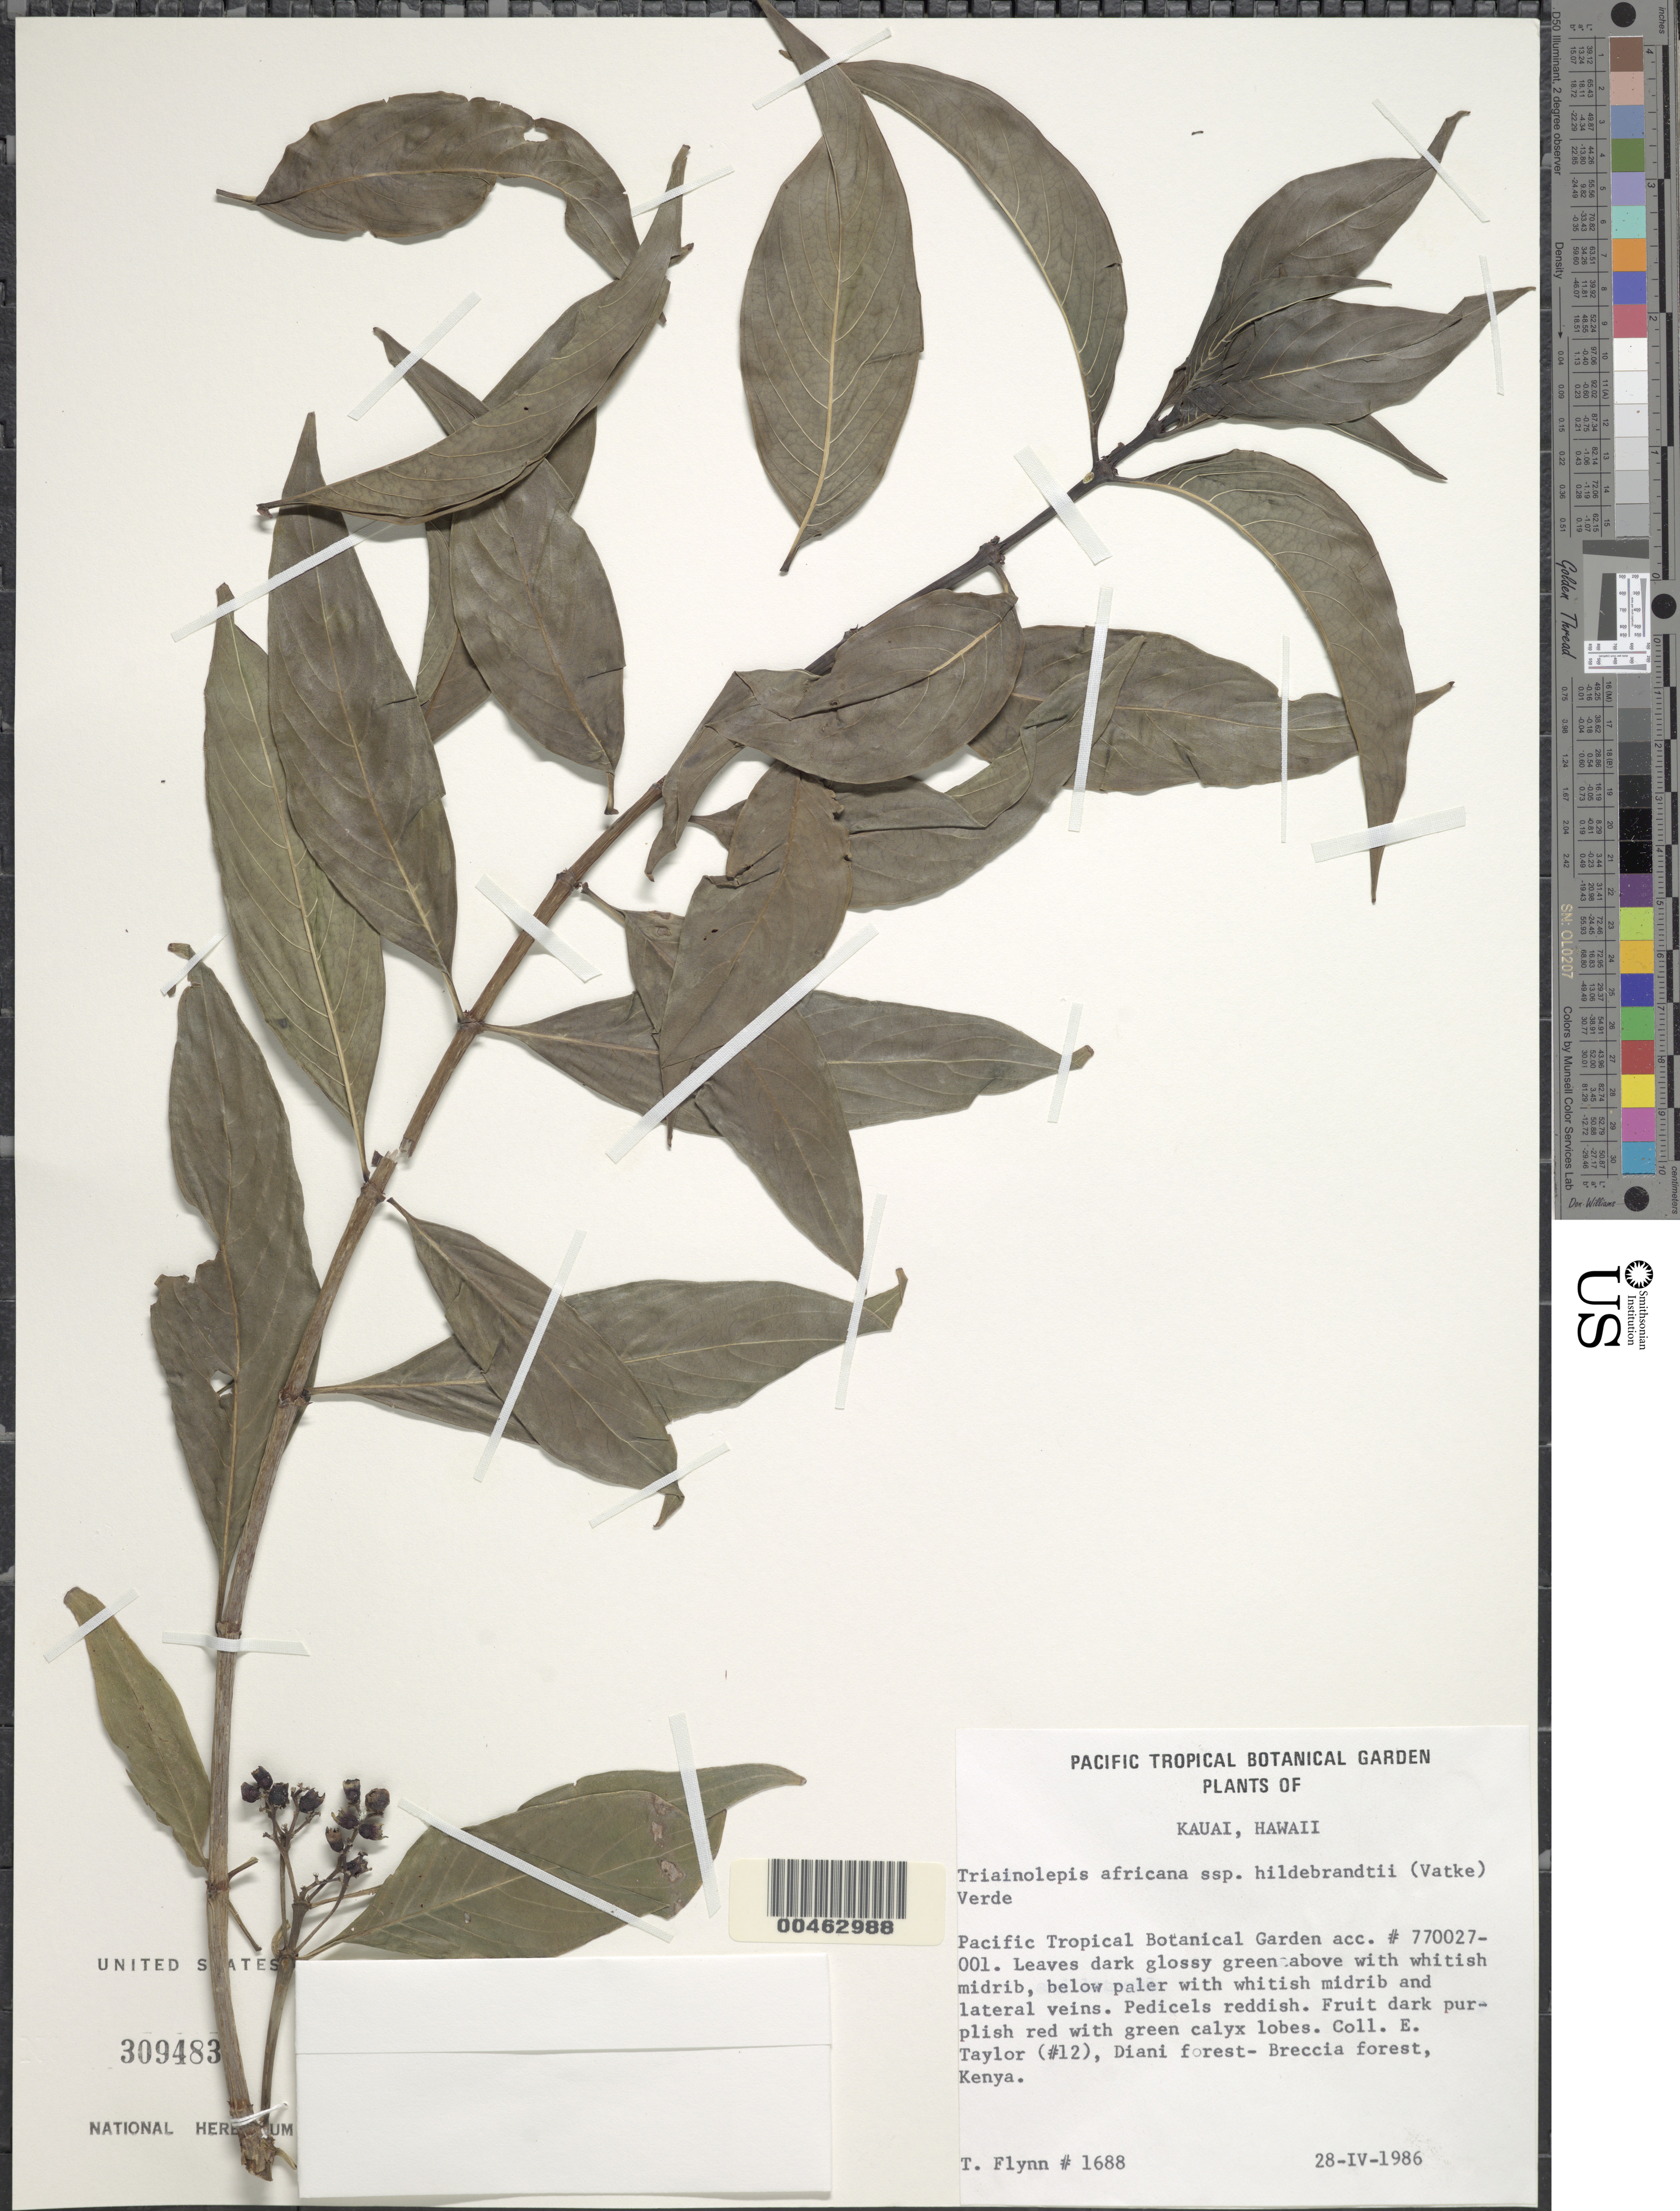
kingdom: Plantae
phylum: Tracheophyta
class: Magnoliopsida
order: Gentianales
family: Rubiaceae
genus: Triainolepis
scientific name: Triainolepis africana subsp. hildebrandtii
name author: Hook. f.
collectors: T. W. Flynn & E. L. Taylor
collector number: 1688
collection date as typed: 28 Apr 1986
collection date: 1986-04-28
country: United States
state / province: Hawaii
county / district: Kauai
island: Kaua'i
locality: Pacific Tropical Botanical Garden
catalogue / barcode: US 309483